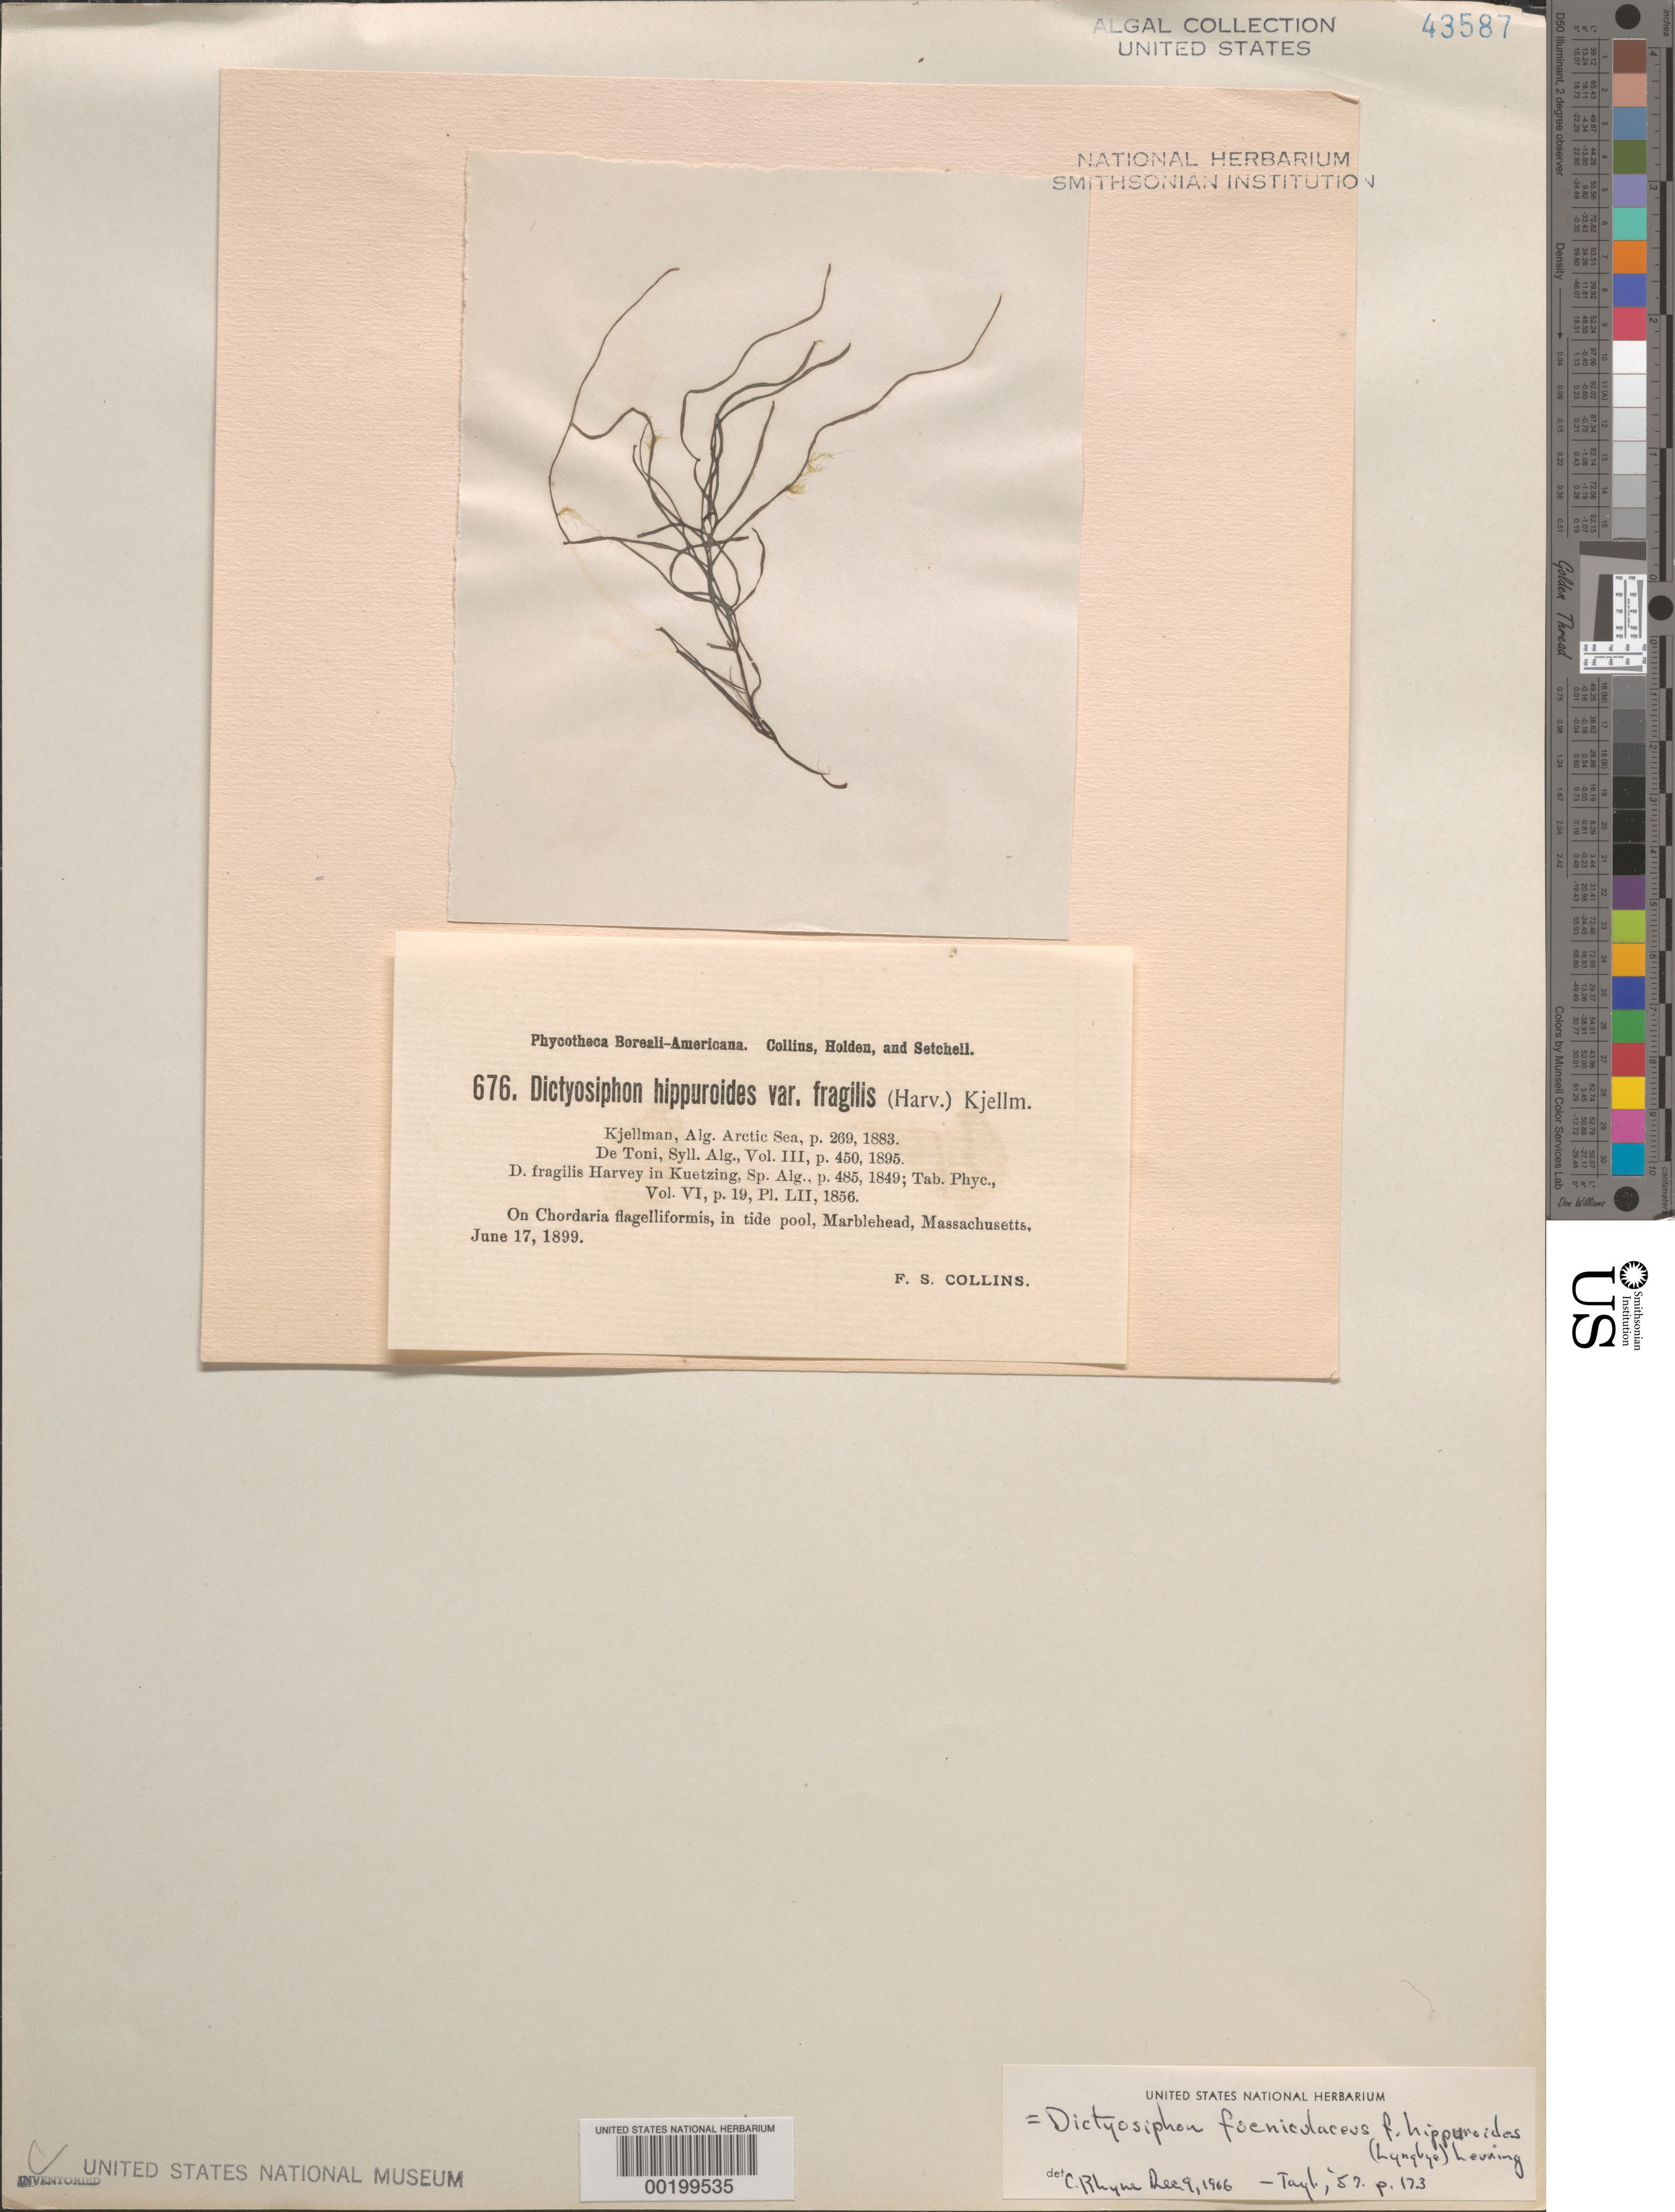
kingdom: Chromista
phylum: Ochrophyta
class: Phaeophyceae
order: Dictyosiphonales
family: Dictyosiphonaceae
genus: Dictyosiphon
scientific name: Dictyosiphon foeniculaceus f. hippuroides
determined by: Rhyne, C. F.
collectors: F. Collins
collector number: PB-A 676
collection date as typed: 17 Jun 1899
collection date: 1899-06-17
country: United States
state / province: Massachusetts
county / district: Essex County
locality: Marblehead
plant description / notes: Collins, Holden & Setchell, Phycotheca Boreali-Americana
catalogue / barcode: US 43587